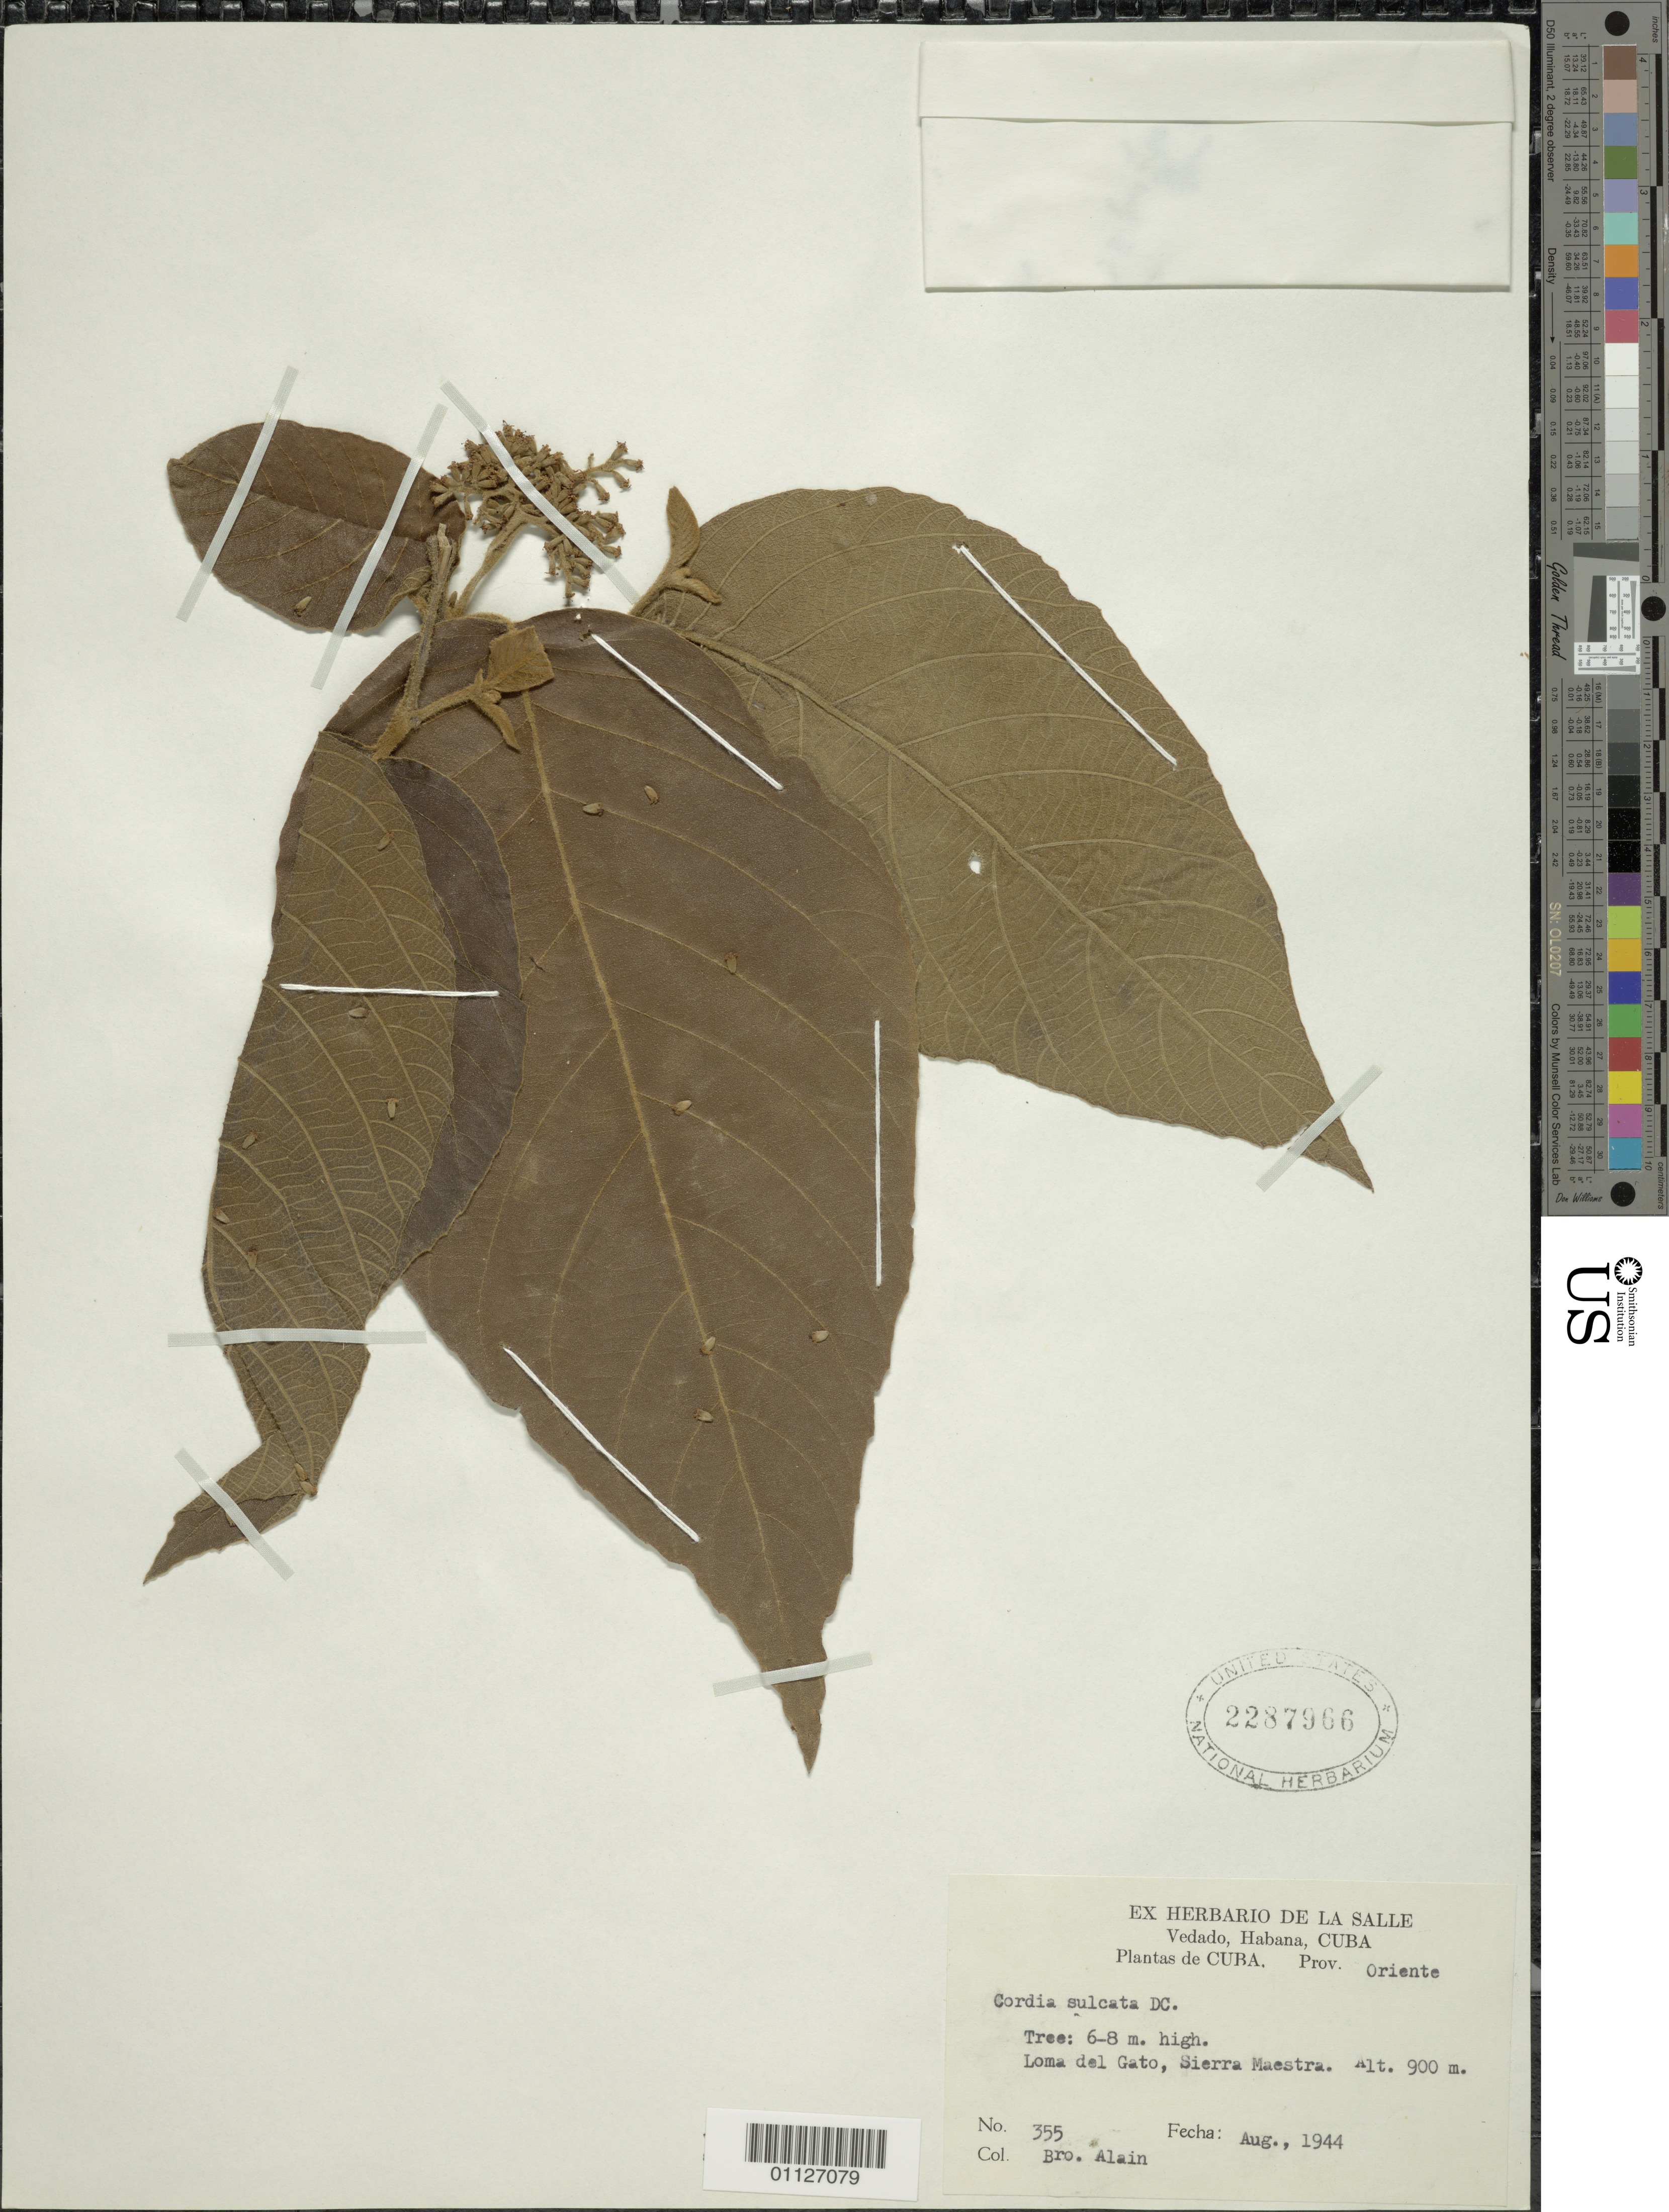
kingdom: Plantae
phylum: Tracheophyta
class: Magnoliopsida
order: Boraginales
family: Cordiaceae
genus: Cordia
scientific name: Cordia sulcata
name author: DC.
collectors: A. H. Liogier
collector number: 355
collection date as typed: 01 Aug 1944 to 31 Aug 1944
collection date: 1944-08-01/1944-08-31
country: Cuba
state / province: Santiago de Cuba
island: Cuba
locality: Loma del Gato, Sierra Maestra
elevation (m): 900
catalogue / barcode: US 2287966